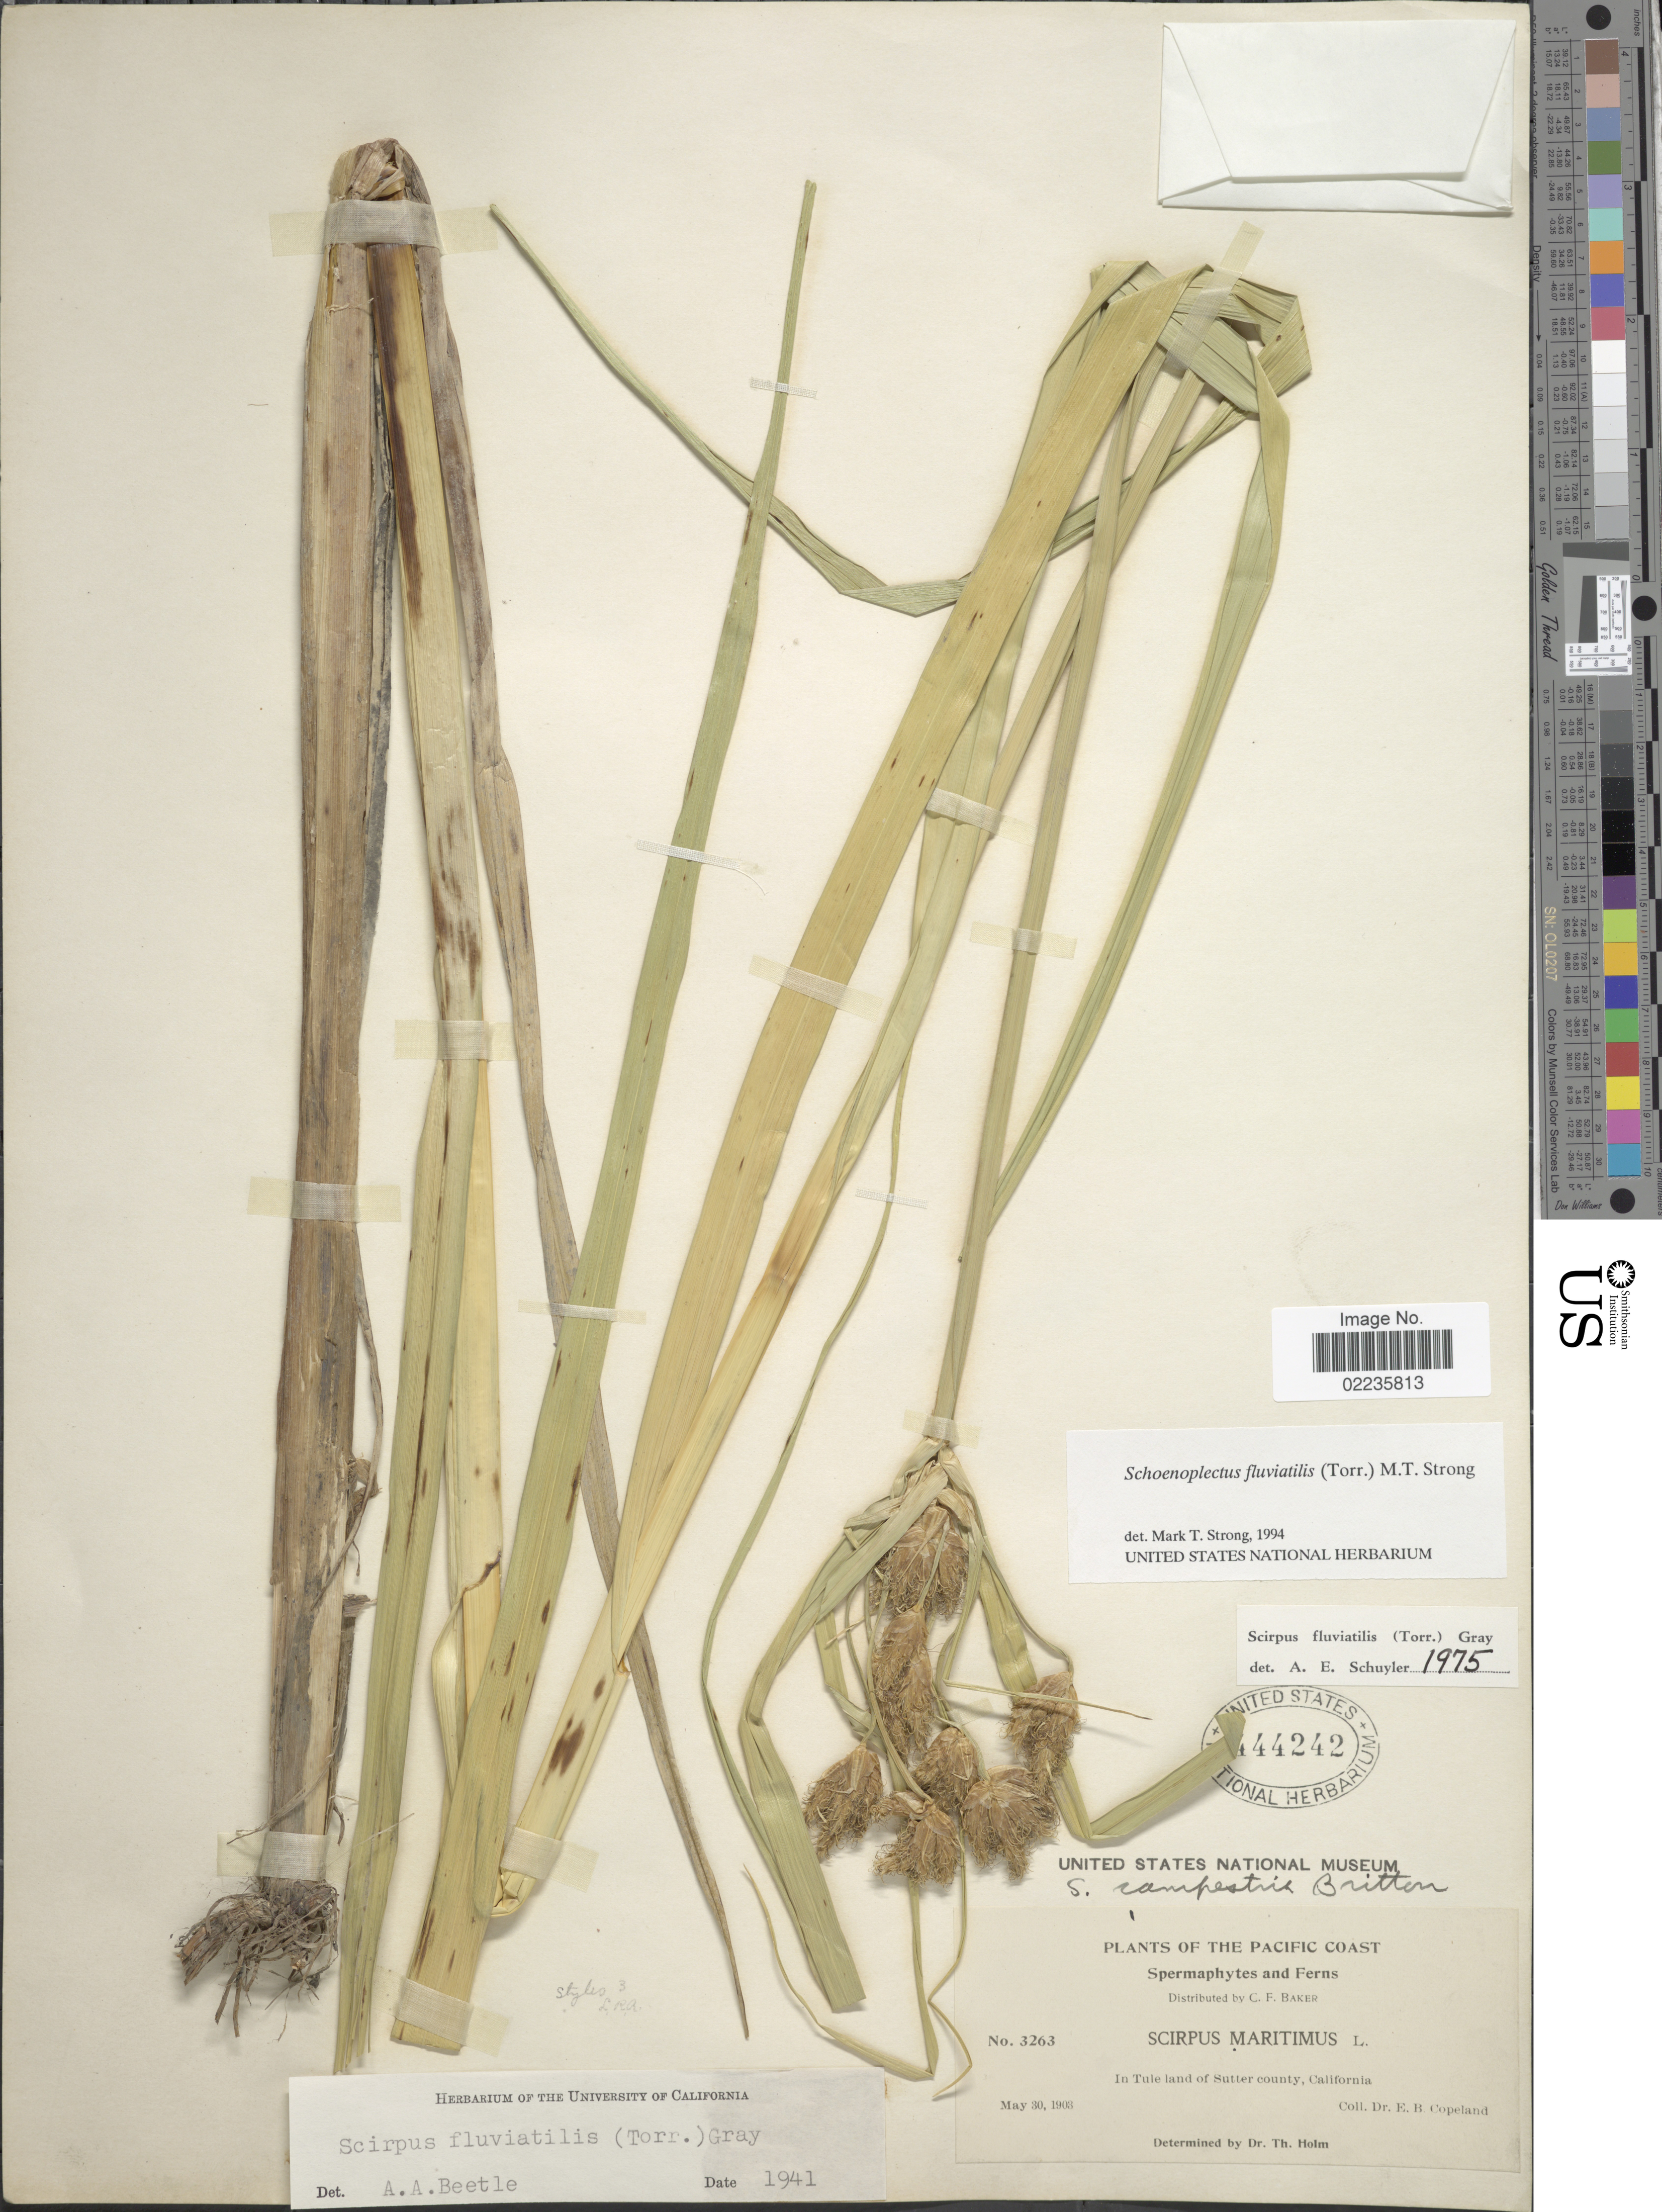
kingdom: Plantae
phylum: Tracheophyta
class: Liliopsida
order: Poales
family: Cyperaceae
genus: Bolboschoenus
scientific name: Bolboschoenus fluviatilis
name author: (Torr.) Soják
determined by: Strong, M. T., (US), Smithsonian Institution - National Museum of Natural History (UNITED STATES)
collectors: E. B. Copeland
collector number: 3263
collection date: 1903-05-30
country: United States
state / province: California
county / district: Sutter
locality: The Pacific Coast. In Tule land of Sutter county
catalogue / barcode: US 444242